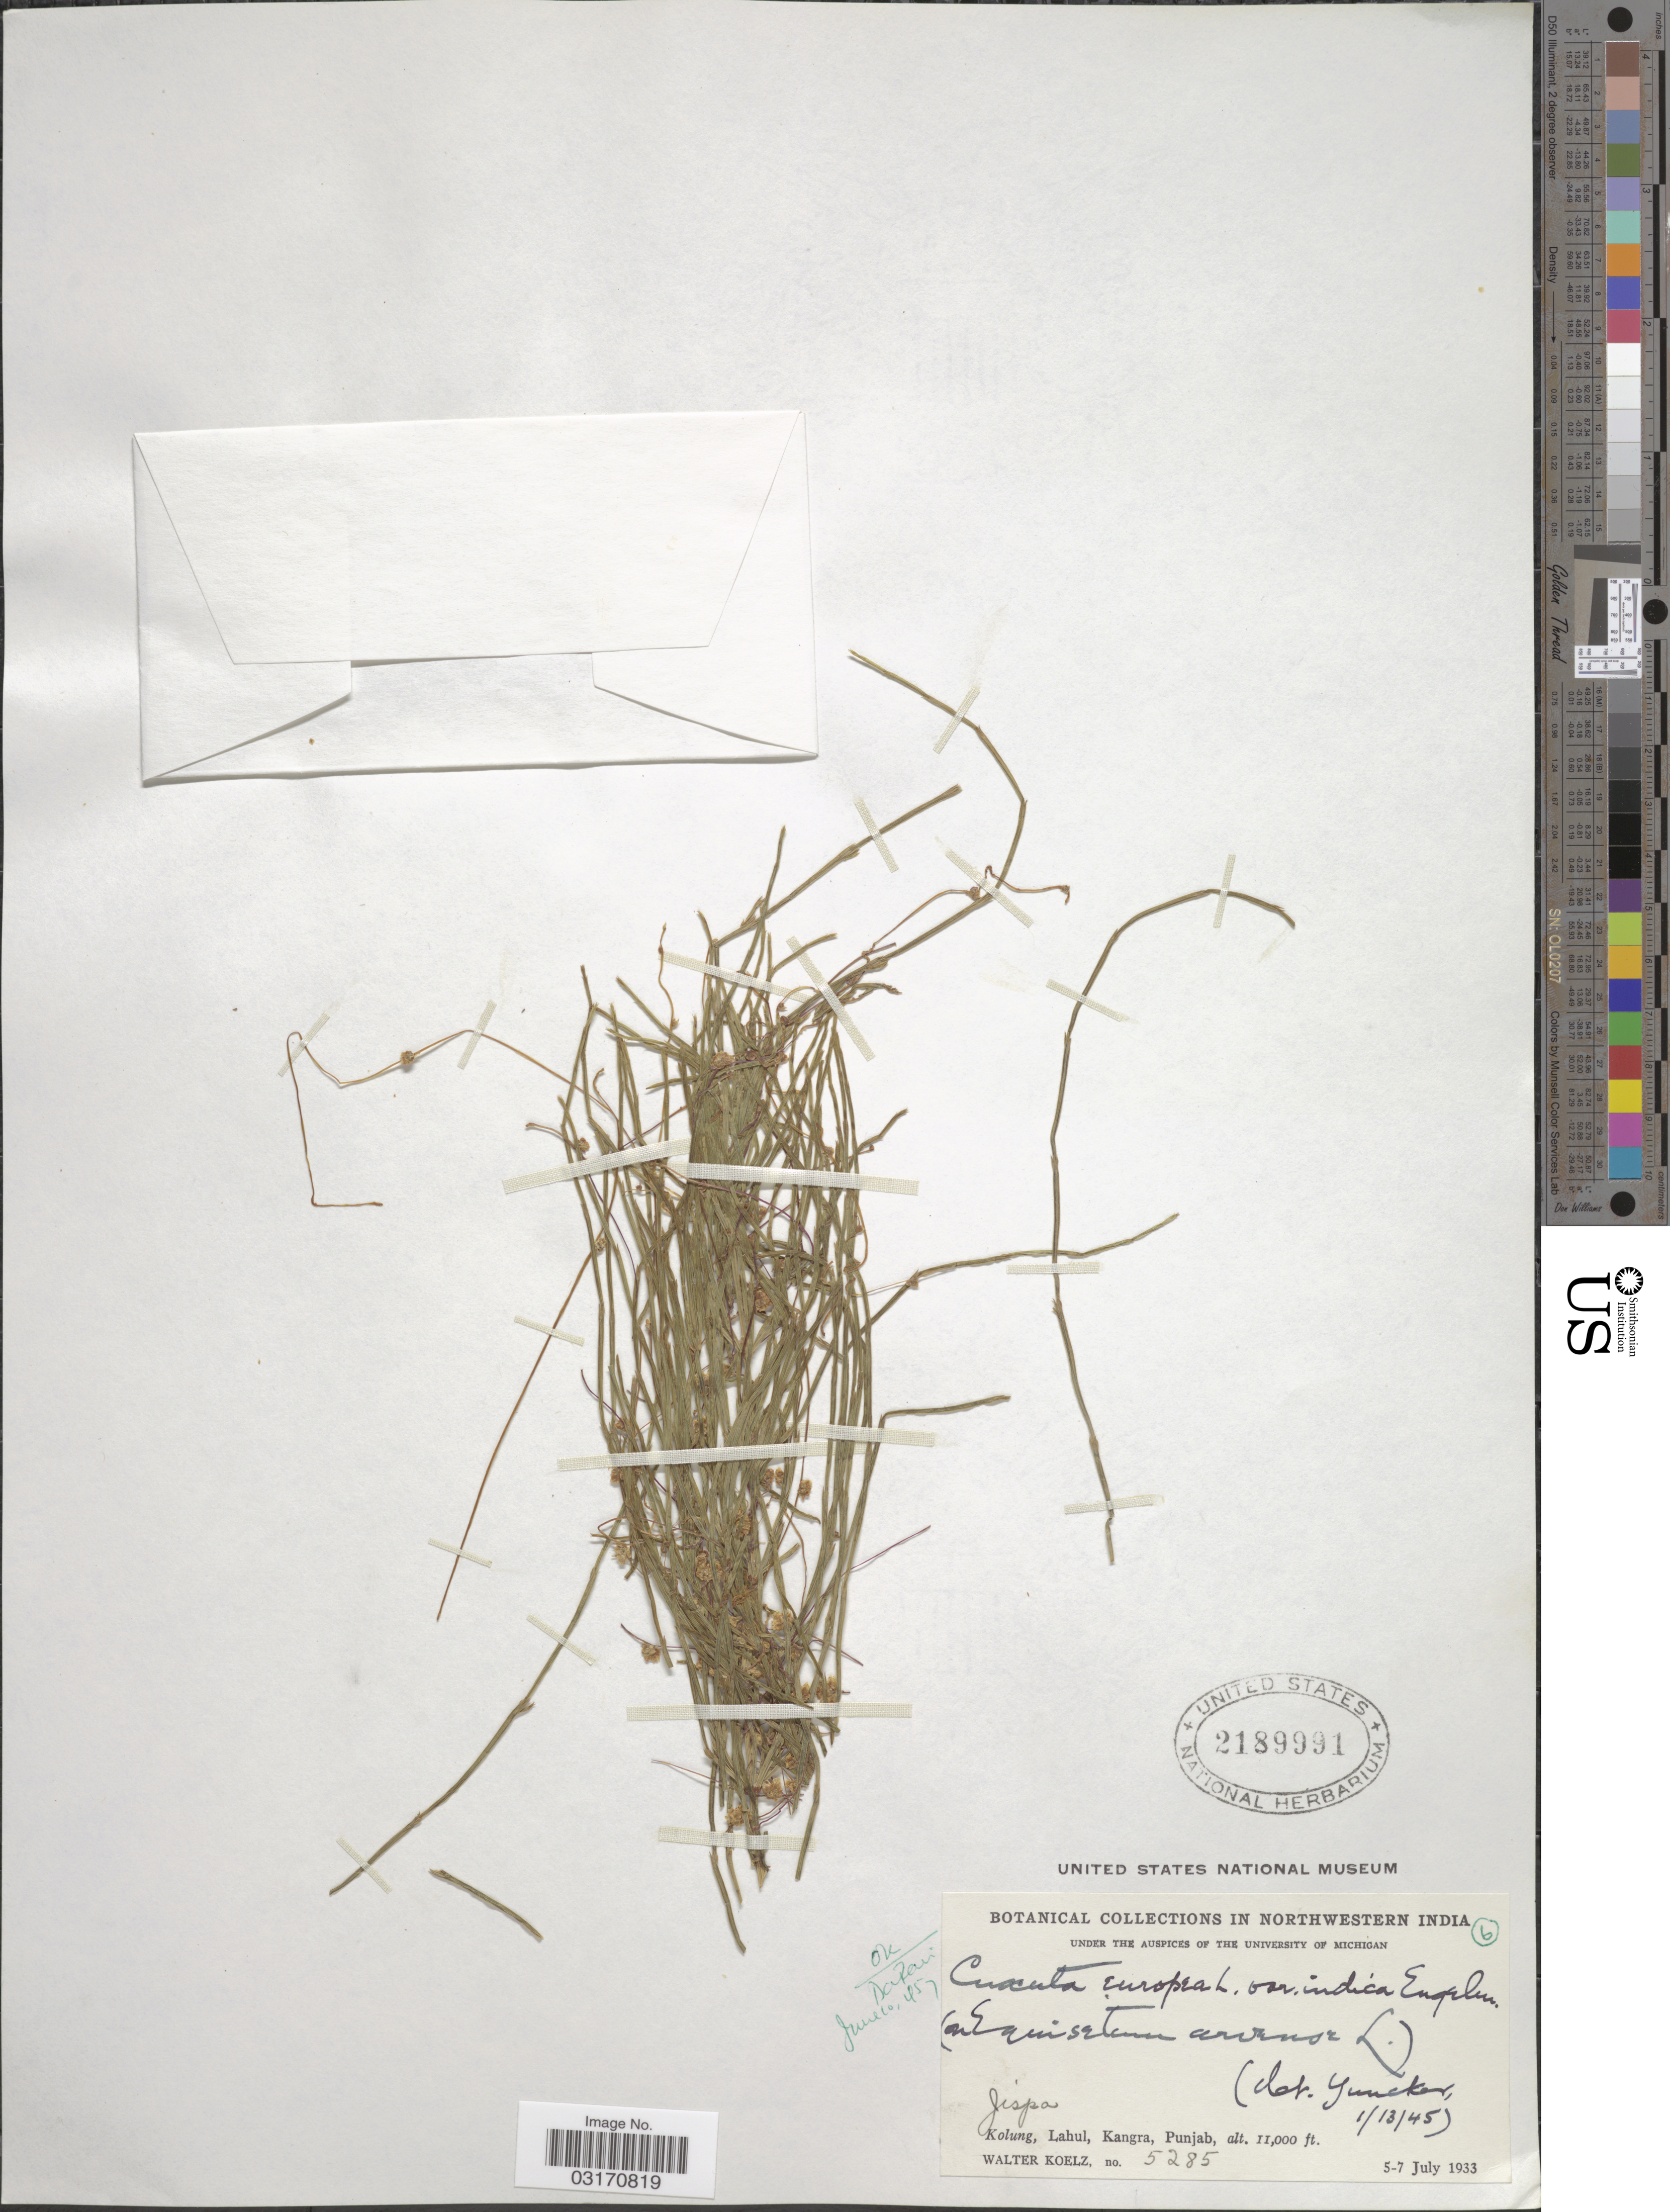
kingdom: Plantae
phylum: Tracheophyta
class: Magnoliopsida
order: Solanales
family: Convolvulaceae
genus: Cuscuta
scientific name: Cuscuta europaea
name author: L.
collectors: W. N. Koelz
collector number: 5285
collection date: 1933-07-05/1933-07-07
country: India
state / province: Punjab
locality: Northwestern India. Kolung, Lahul, Kangra.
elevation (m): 3353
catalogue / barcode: US 2189991